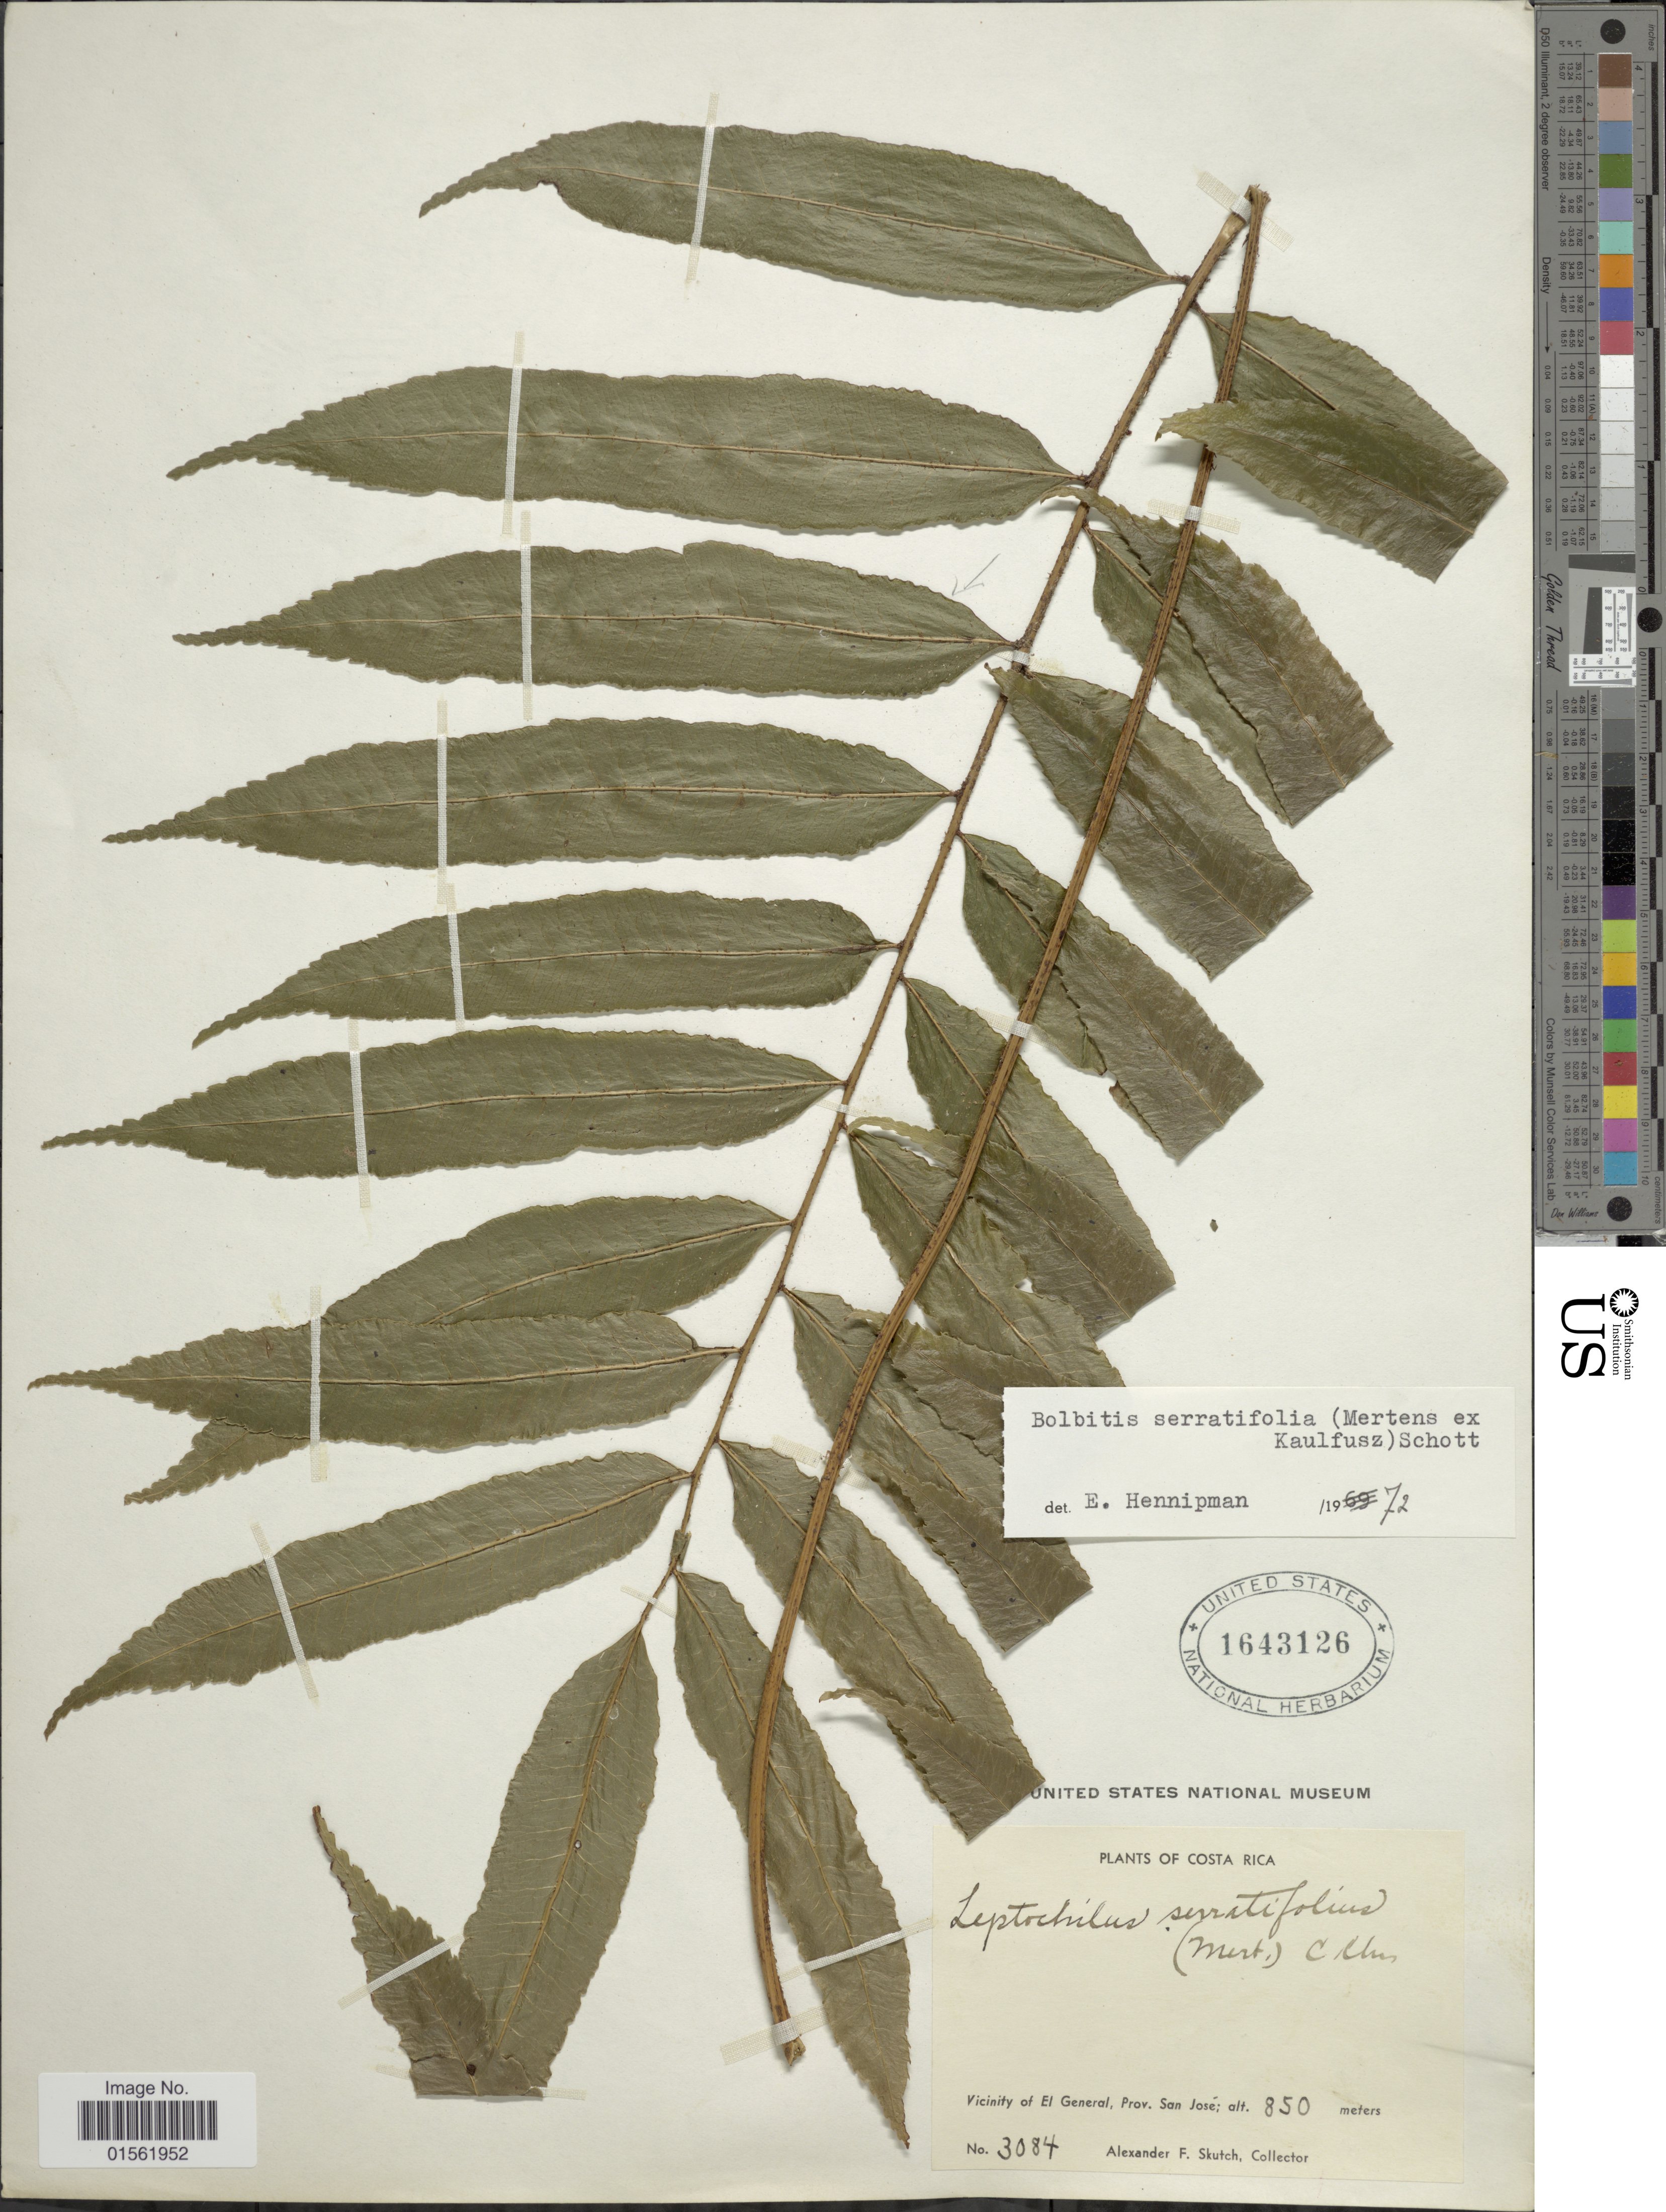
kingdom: Plantae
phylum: Tracheophyta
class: Polypodiopsida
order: Polypodiales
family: Dryopteridaceae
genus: Bolbitis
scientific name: Bolbitis serratifolia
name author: (Mert. ex Kaulf.) Schott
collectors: A. F. Skutch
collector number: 3084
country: Costa Rica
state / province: San José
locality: Vicinity of El General, Prov. San Jose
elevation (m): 850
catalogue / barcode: US 1643126